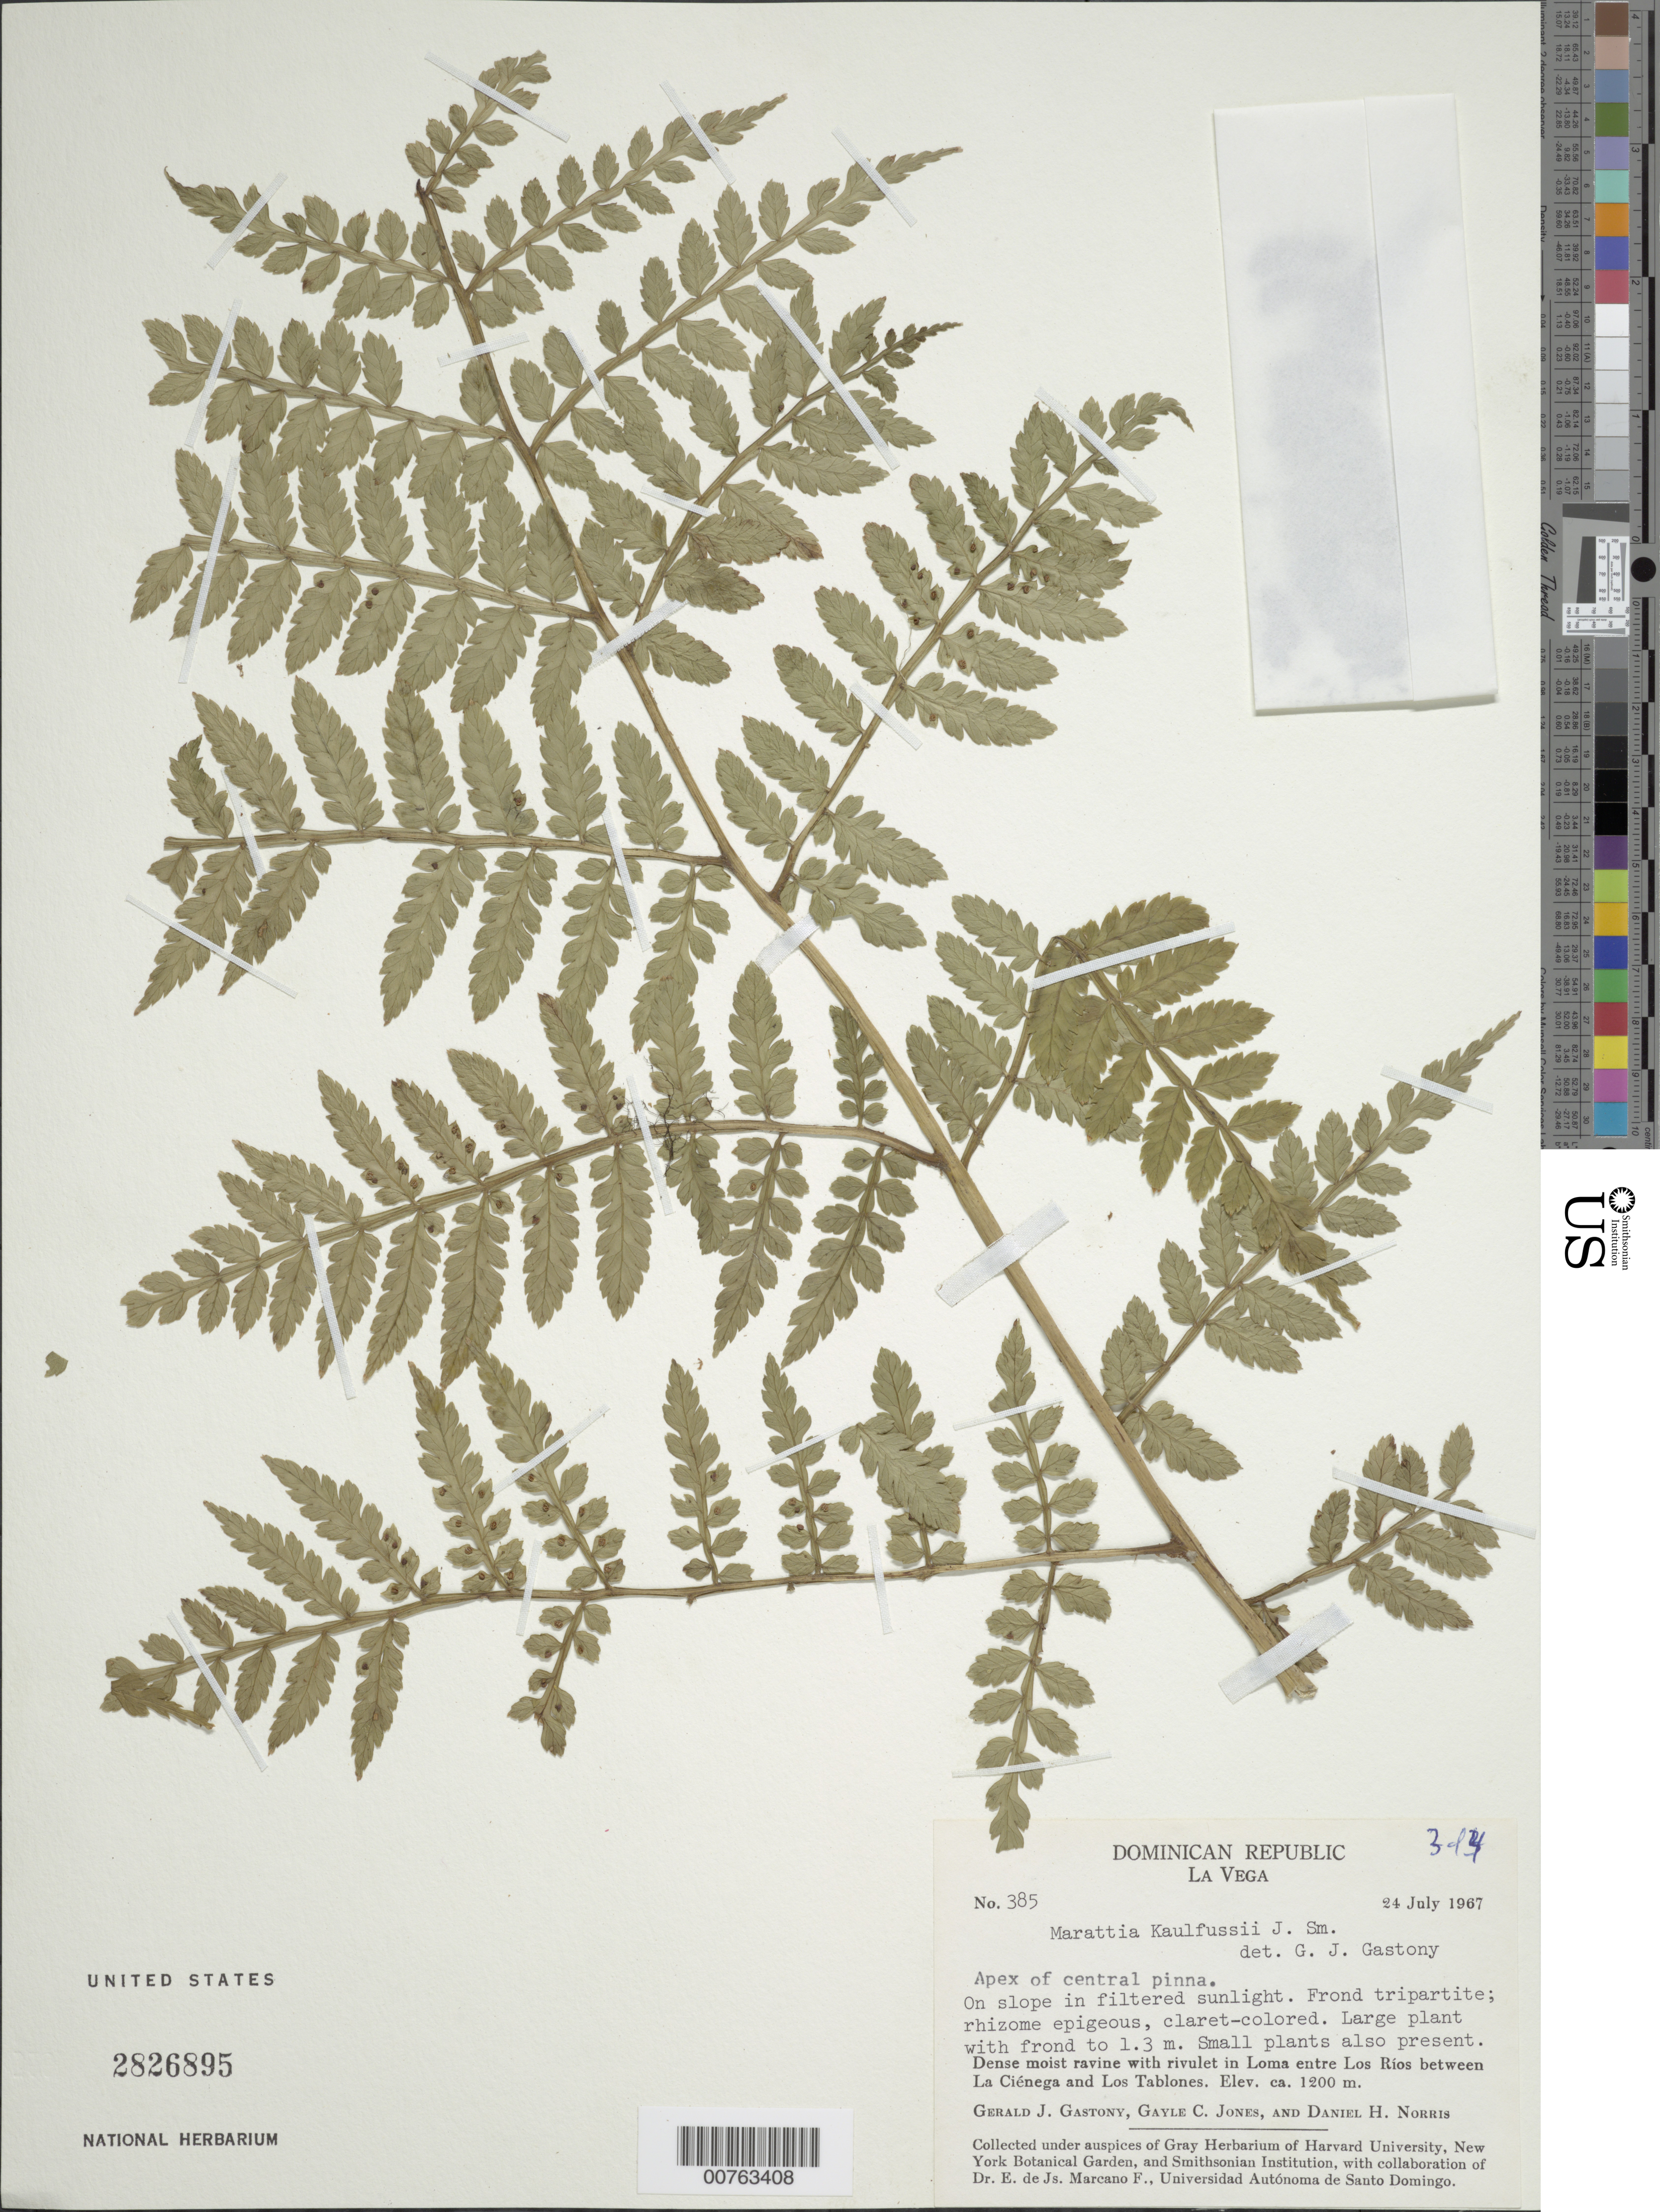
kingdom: Plantae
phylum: Tracheophyta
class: Polypodiopsida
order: Marattiales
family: Marattiaceae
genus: Marattia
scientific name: Marattia laevis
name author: Sm.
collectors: G. Gastony, G. C. Jones & D. H. Norris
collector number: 385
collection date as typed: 24 Jul 1967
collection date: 1967-07-24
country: Dominican Republic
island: Hispaniola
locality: Provincia La Vega. In Loma entre Los Rios between La Ciénega and Los Tablones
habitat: On slope in filtered sunlight; dense moist ravine with rivulet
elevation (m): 1200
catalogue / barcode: US 2826895